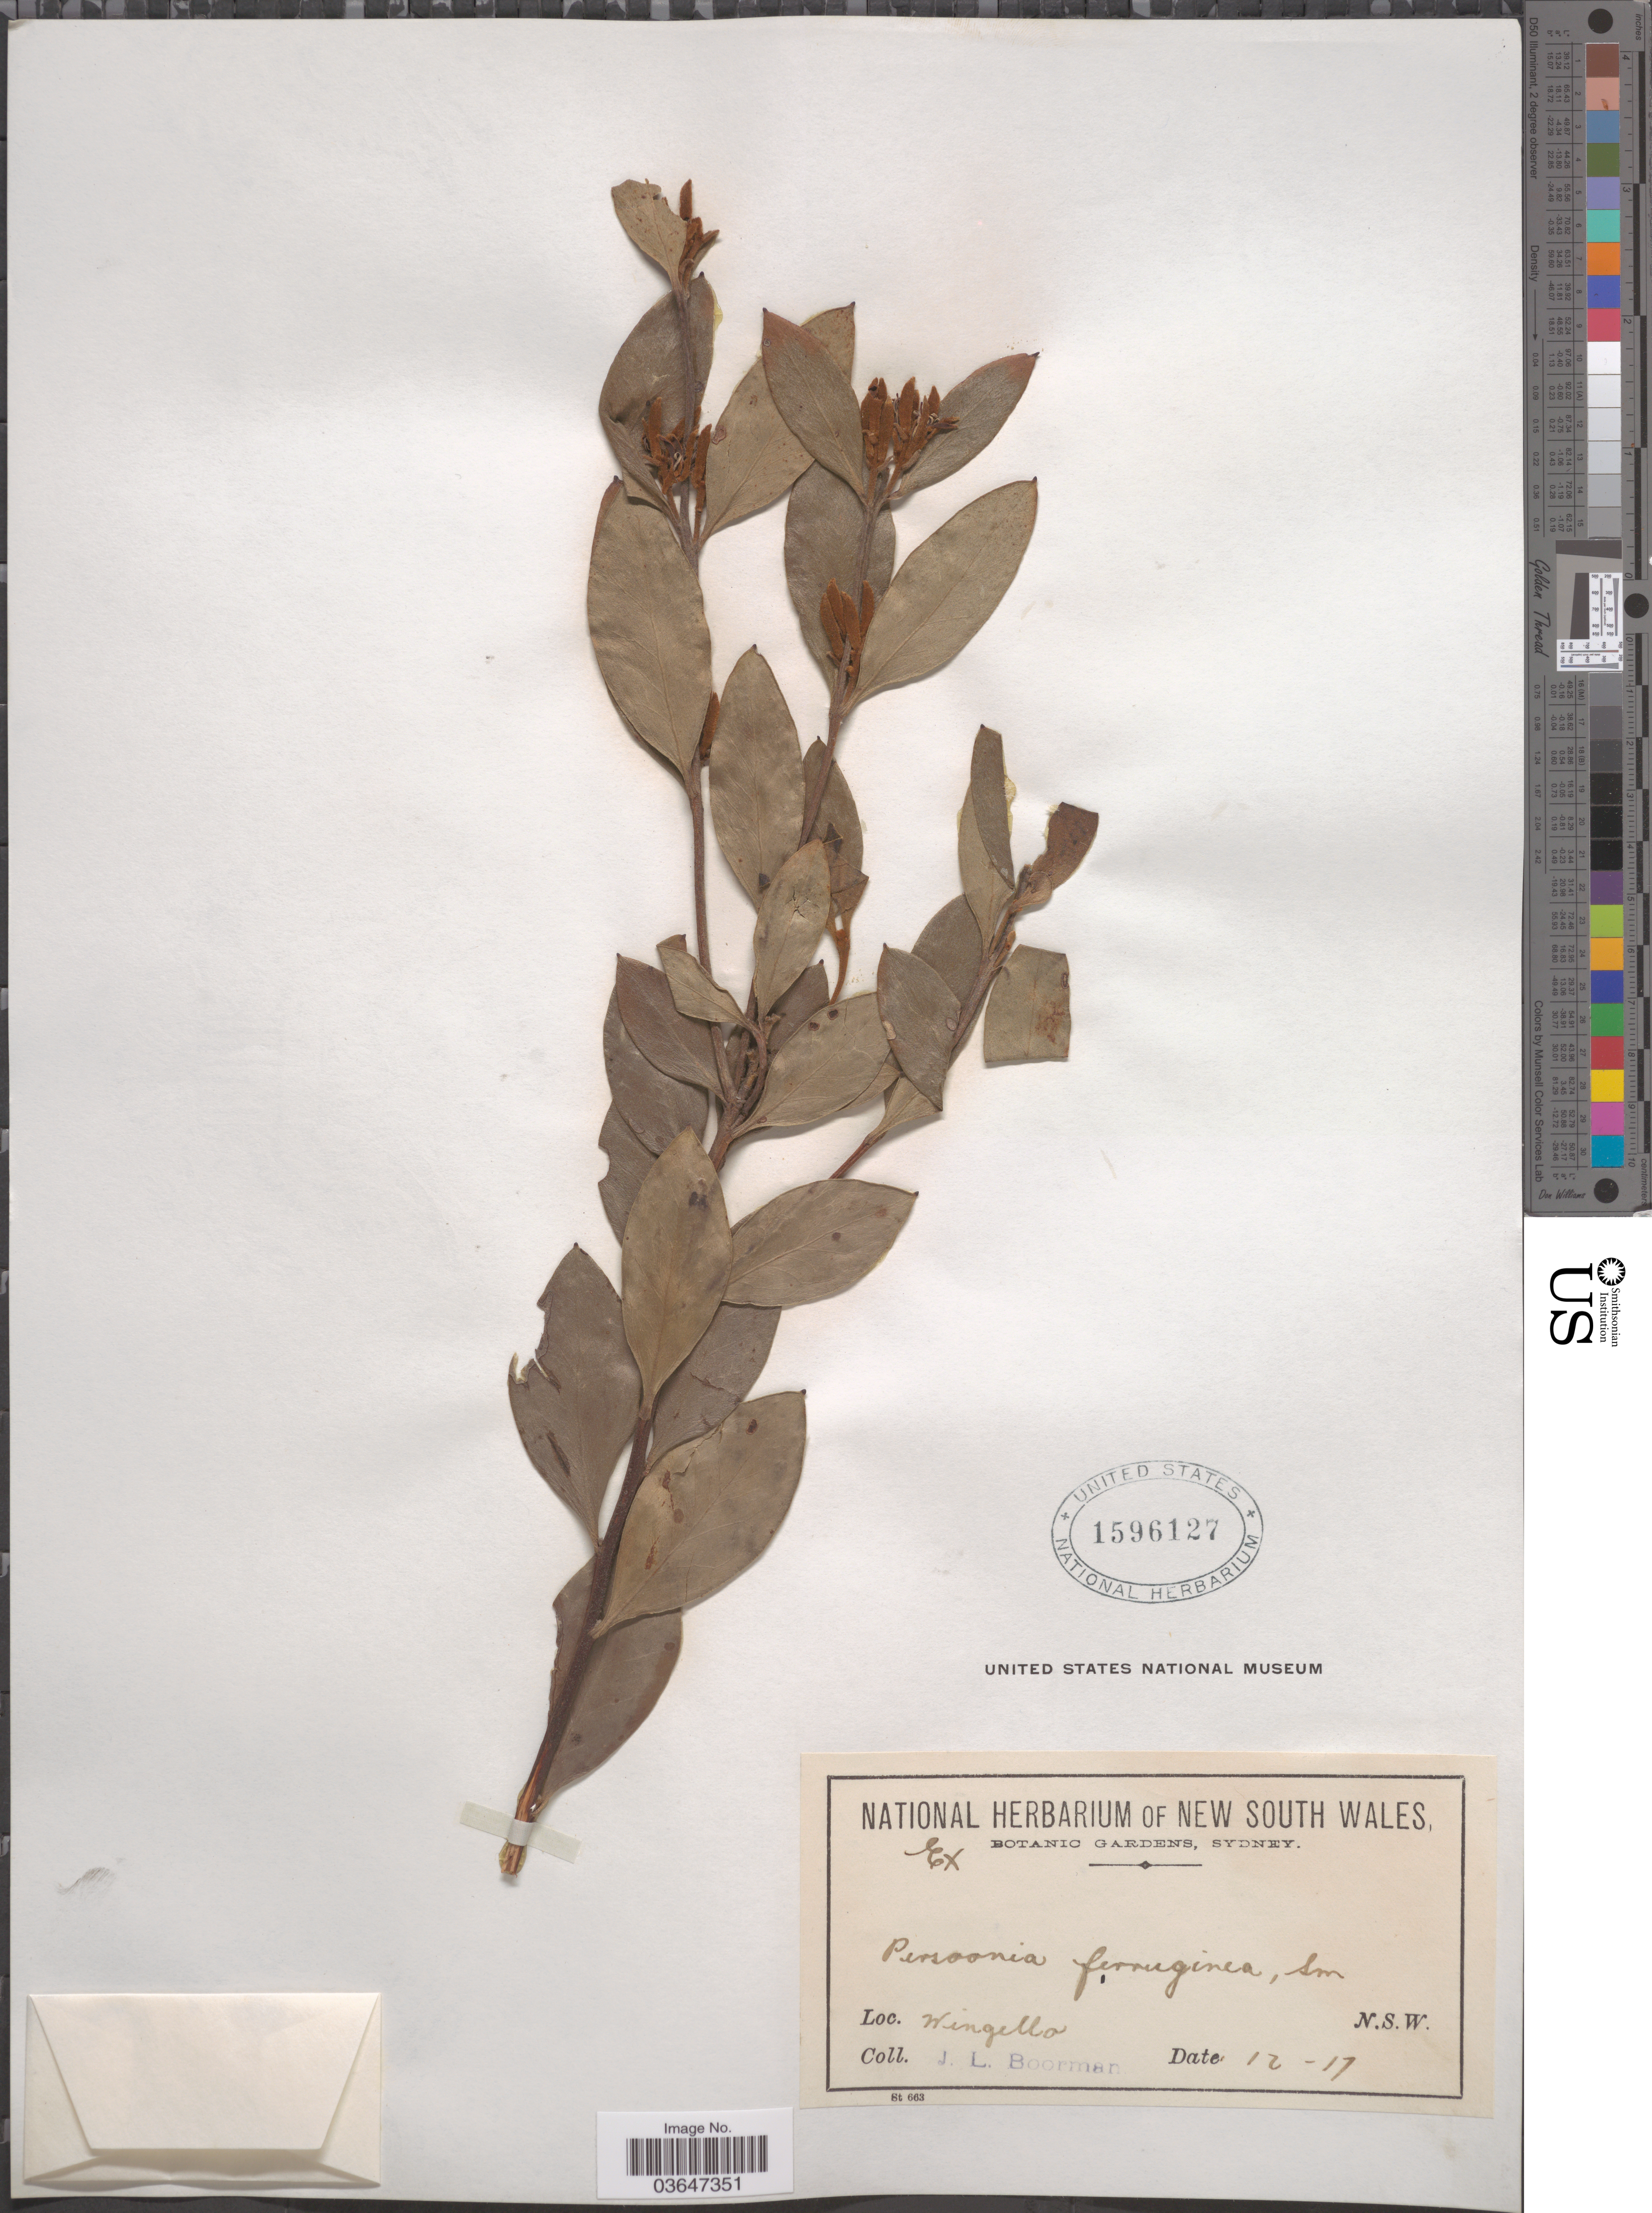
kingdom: Plantae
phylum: Tracheophyta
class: Magnoliopsida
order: Proteales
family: Proteaceae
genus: Persoonia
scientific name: Persoonia ferruginea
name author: Sm.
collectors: J. Boorman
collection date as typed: Transcribed d/m/y: /12/17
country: Australia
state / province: New South Wales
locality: Wingello.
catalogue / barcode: US 1596127